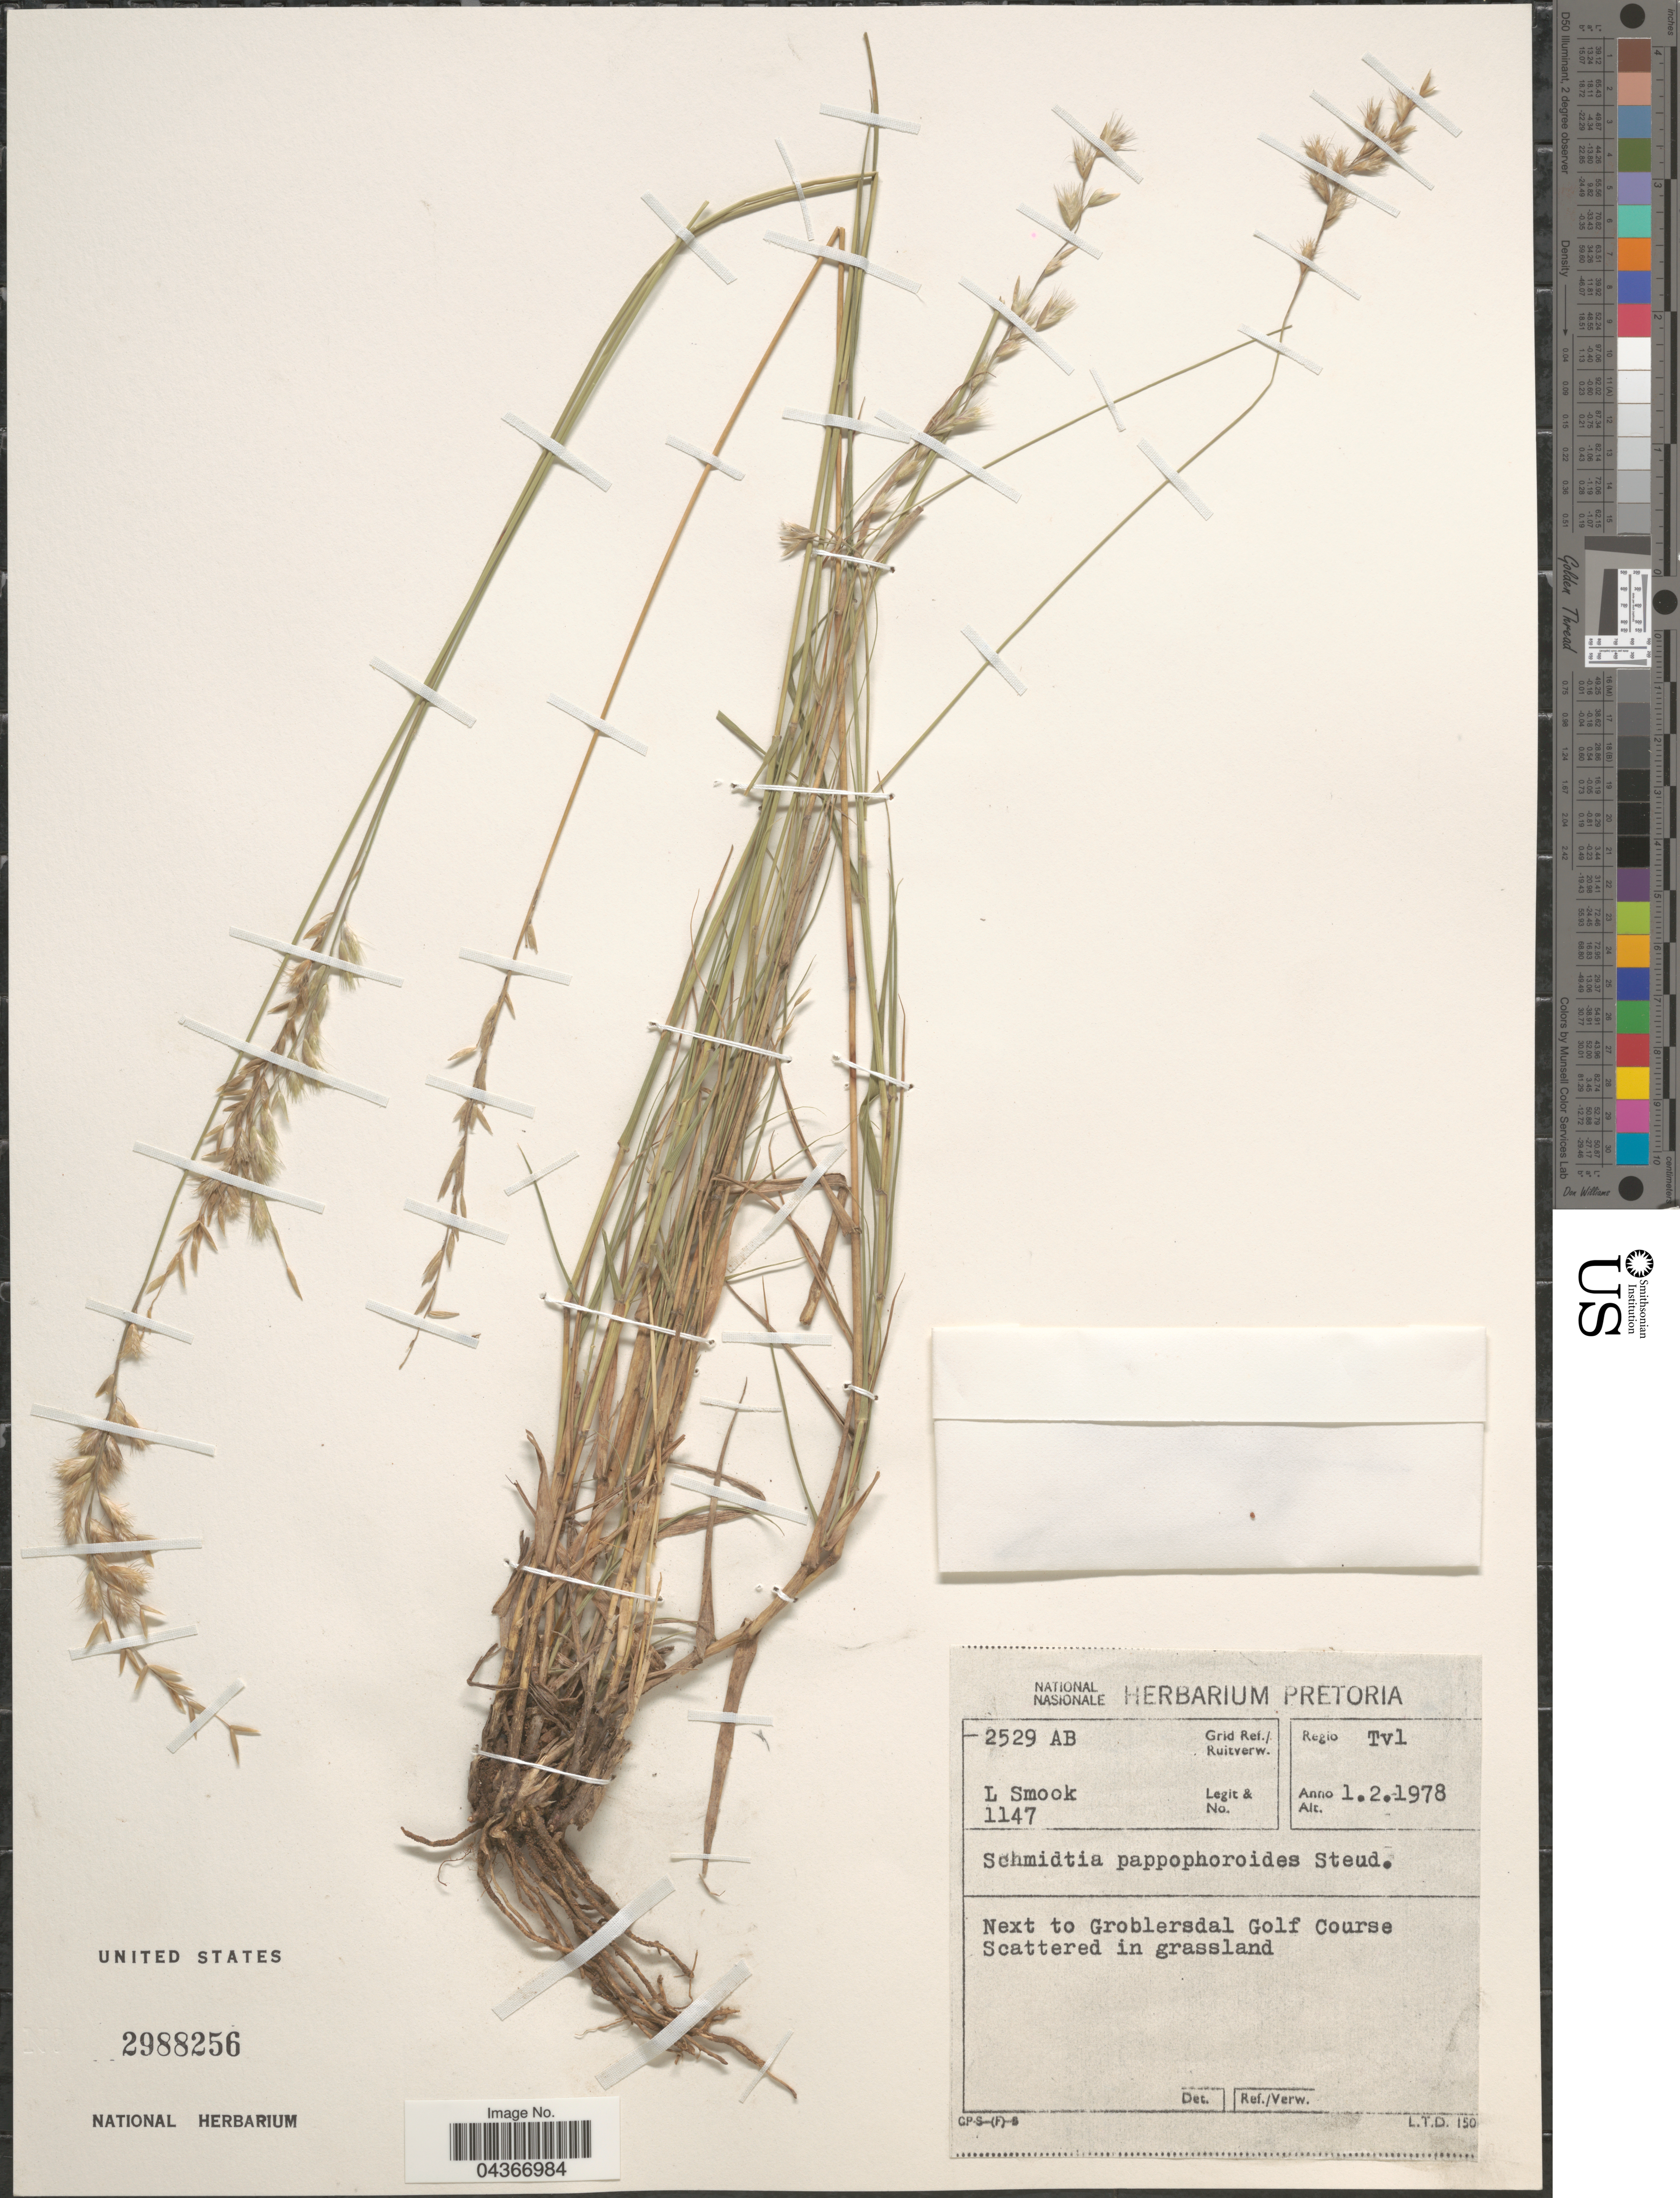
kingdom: Plantae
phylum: Tracheophyta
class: Liliopsida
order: Poales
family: Poaceae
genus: Schmidtia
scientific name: Schmidtia pappophoroides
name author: Steud. ex J.A. Schmidt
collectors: L. Smook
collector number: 1147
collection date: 1978-02-01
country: South Africa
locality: Grid Ref./Ruitverw. 2529 AB. Regio Tvl. Next to Groblersdal Golf Course. Scattered in grassland.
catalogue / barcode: US 2988256